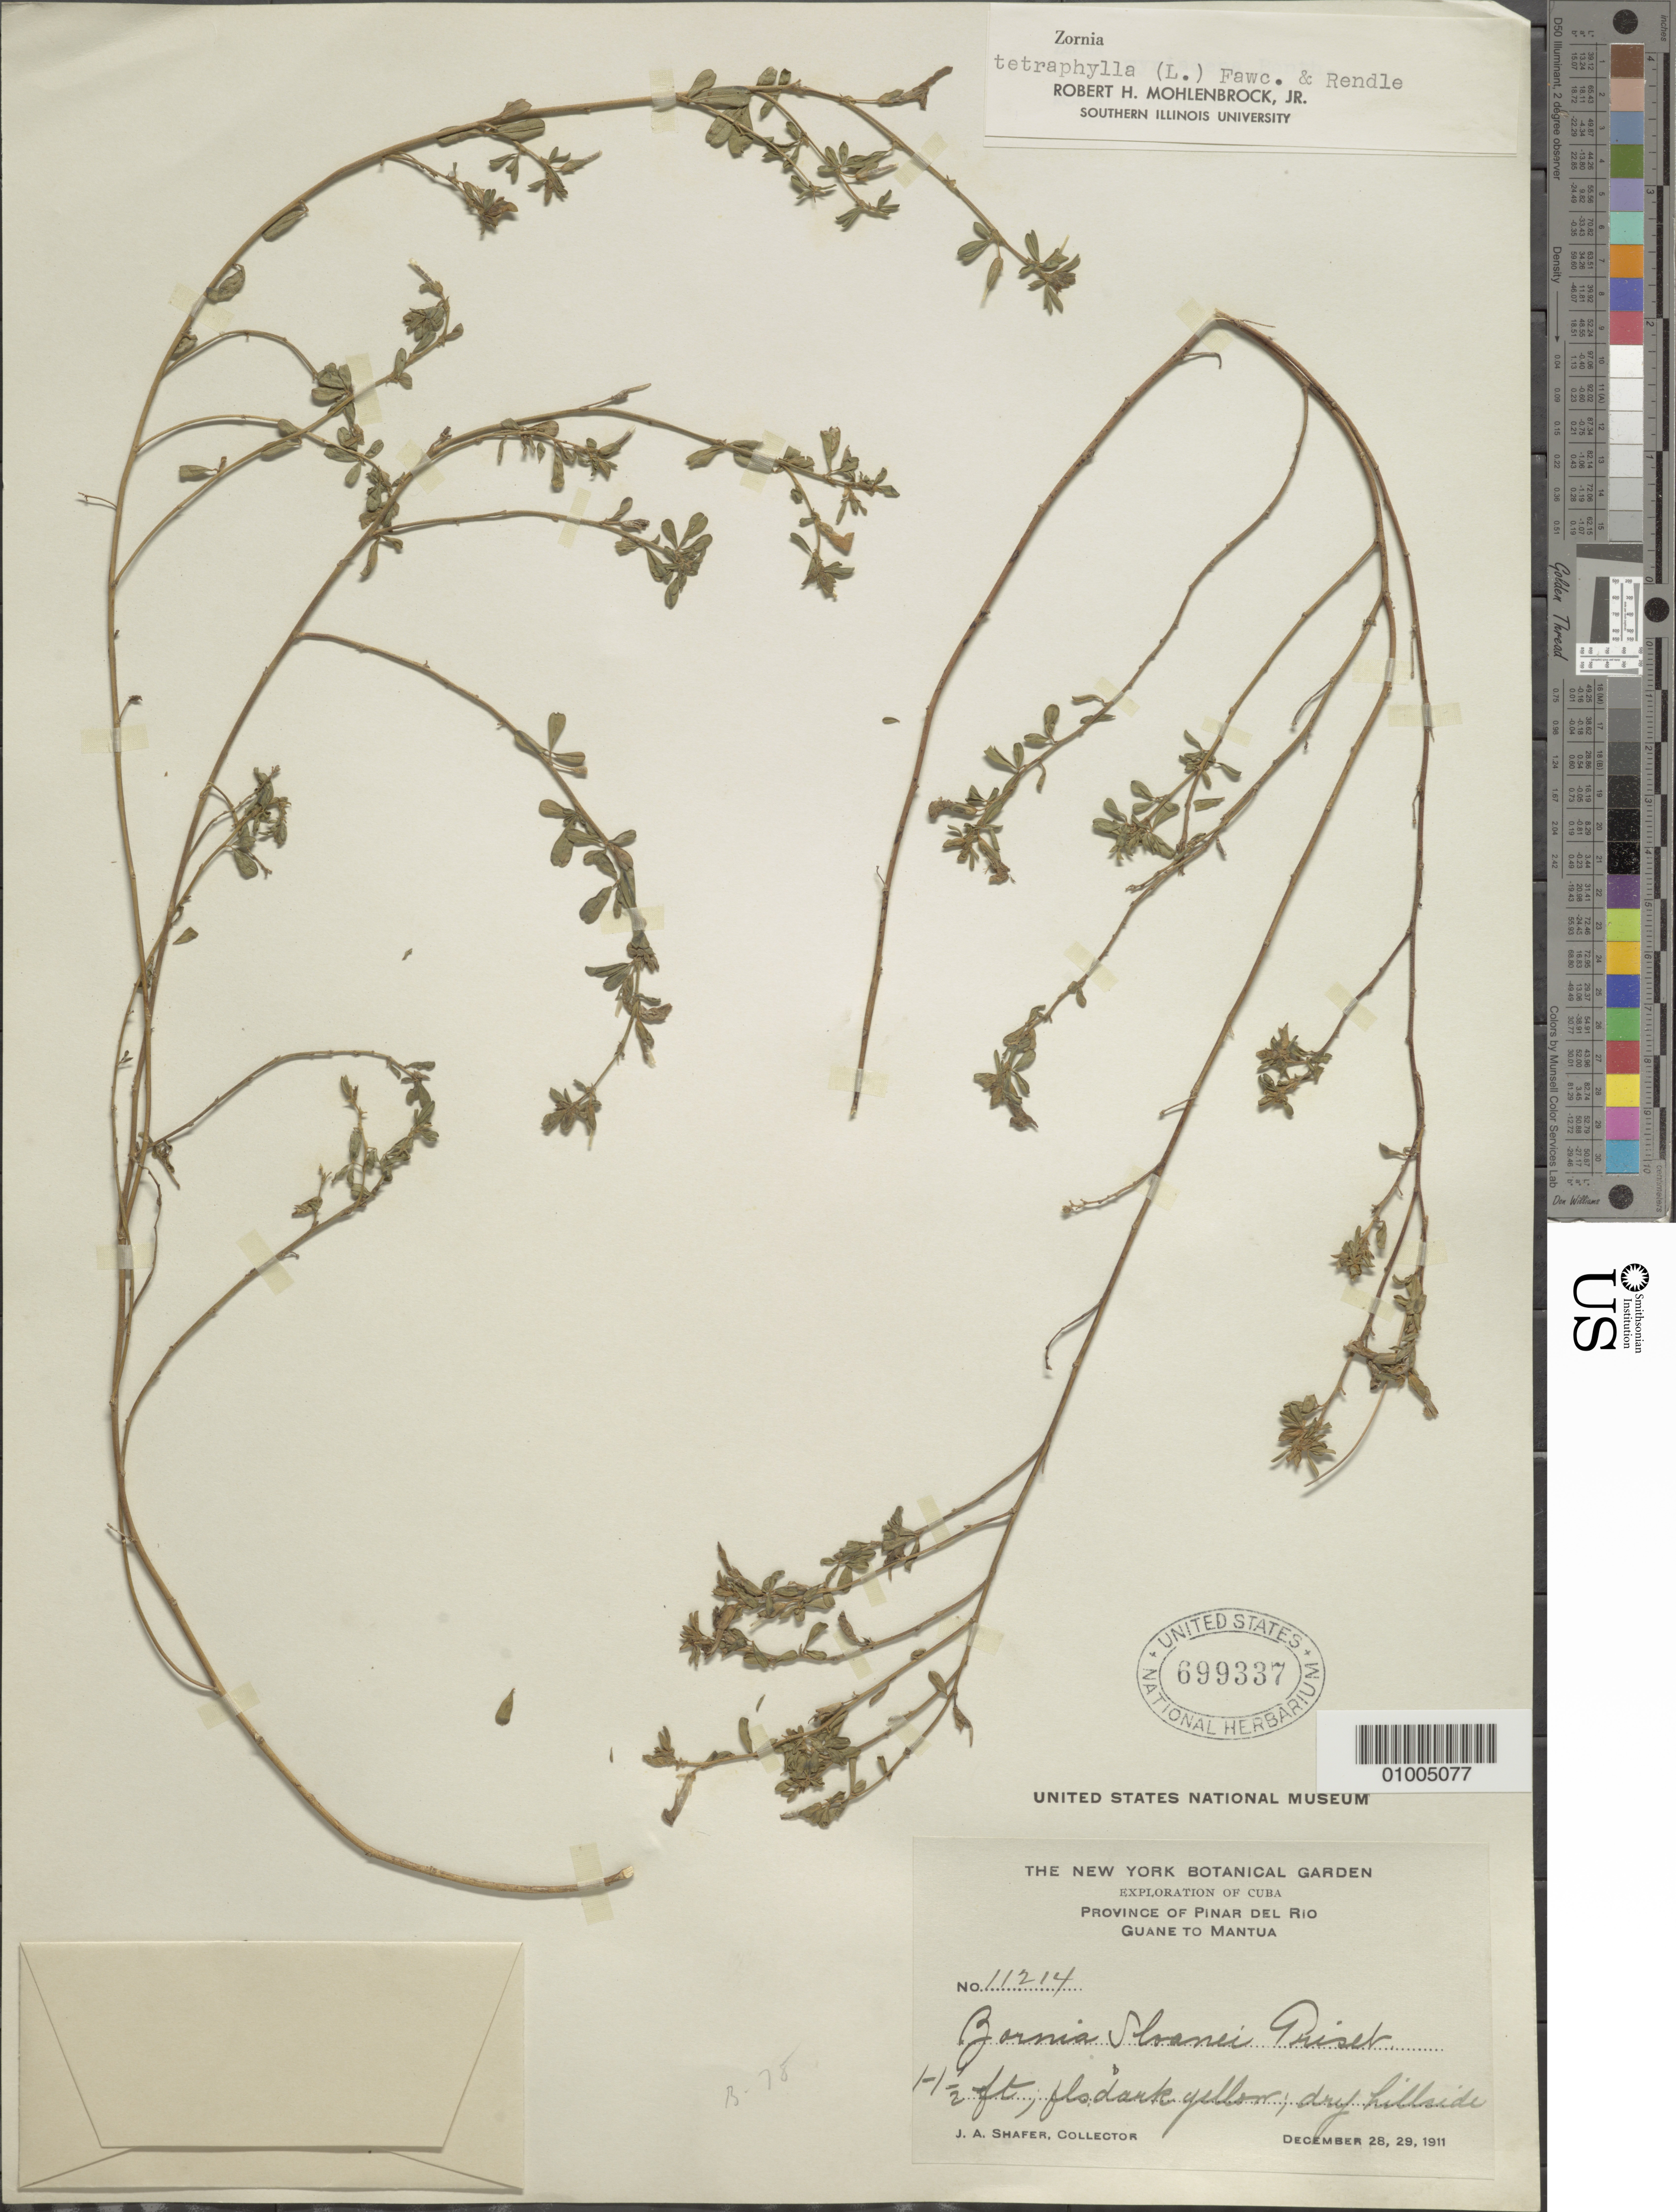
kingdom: Plantae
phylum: Tracheophyta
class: Magnoliopsida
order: Fabales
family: Fabaceae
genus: Zornia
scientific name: Zornia tetraphylla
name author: (L.) Fawc. & Rendle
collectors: J. A. Shafer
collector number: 11214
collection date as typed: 28 Dec 1911 to 29 Dec 1911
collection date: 1911-12-28/1911-12-29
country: Cuba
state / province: Pinar del Rio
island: Cuba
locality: Province of Pinar Del Rio Guane to Mantua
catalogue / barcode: US 699337